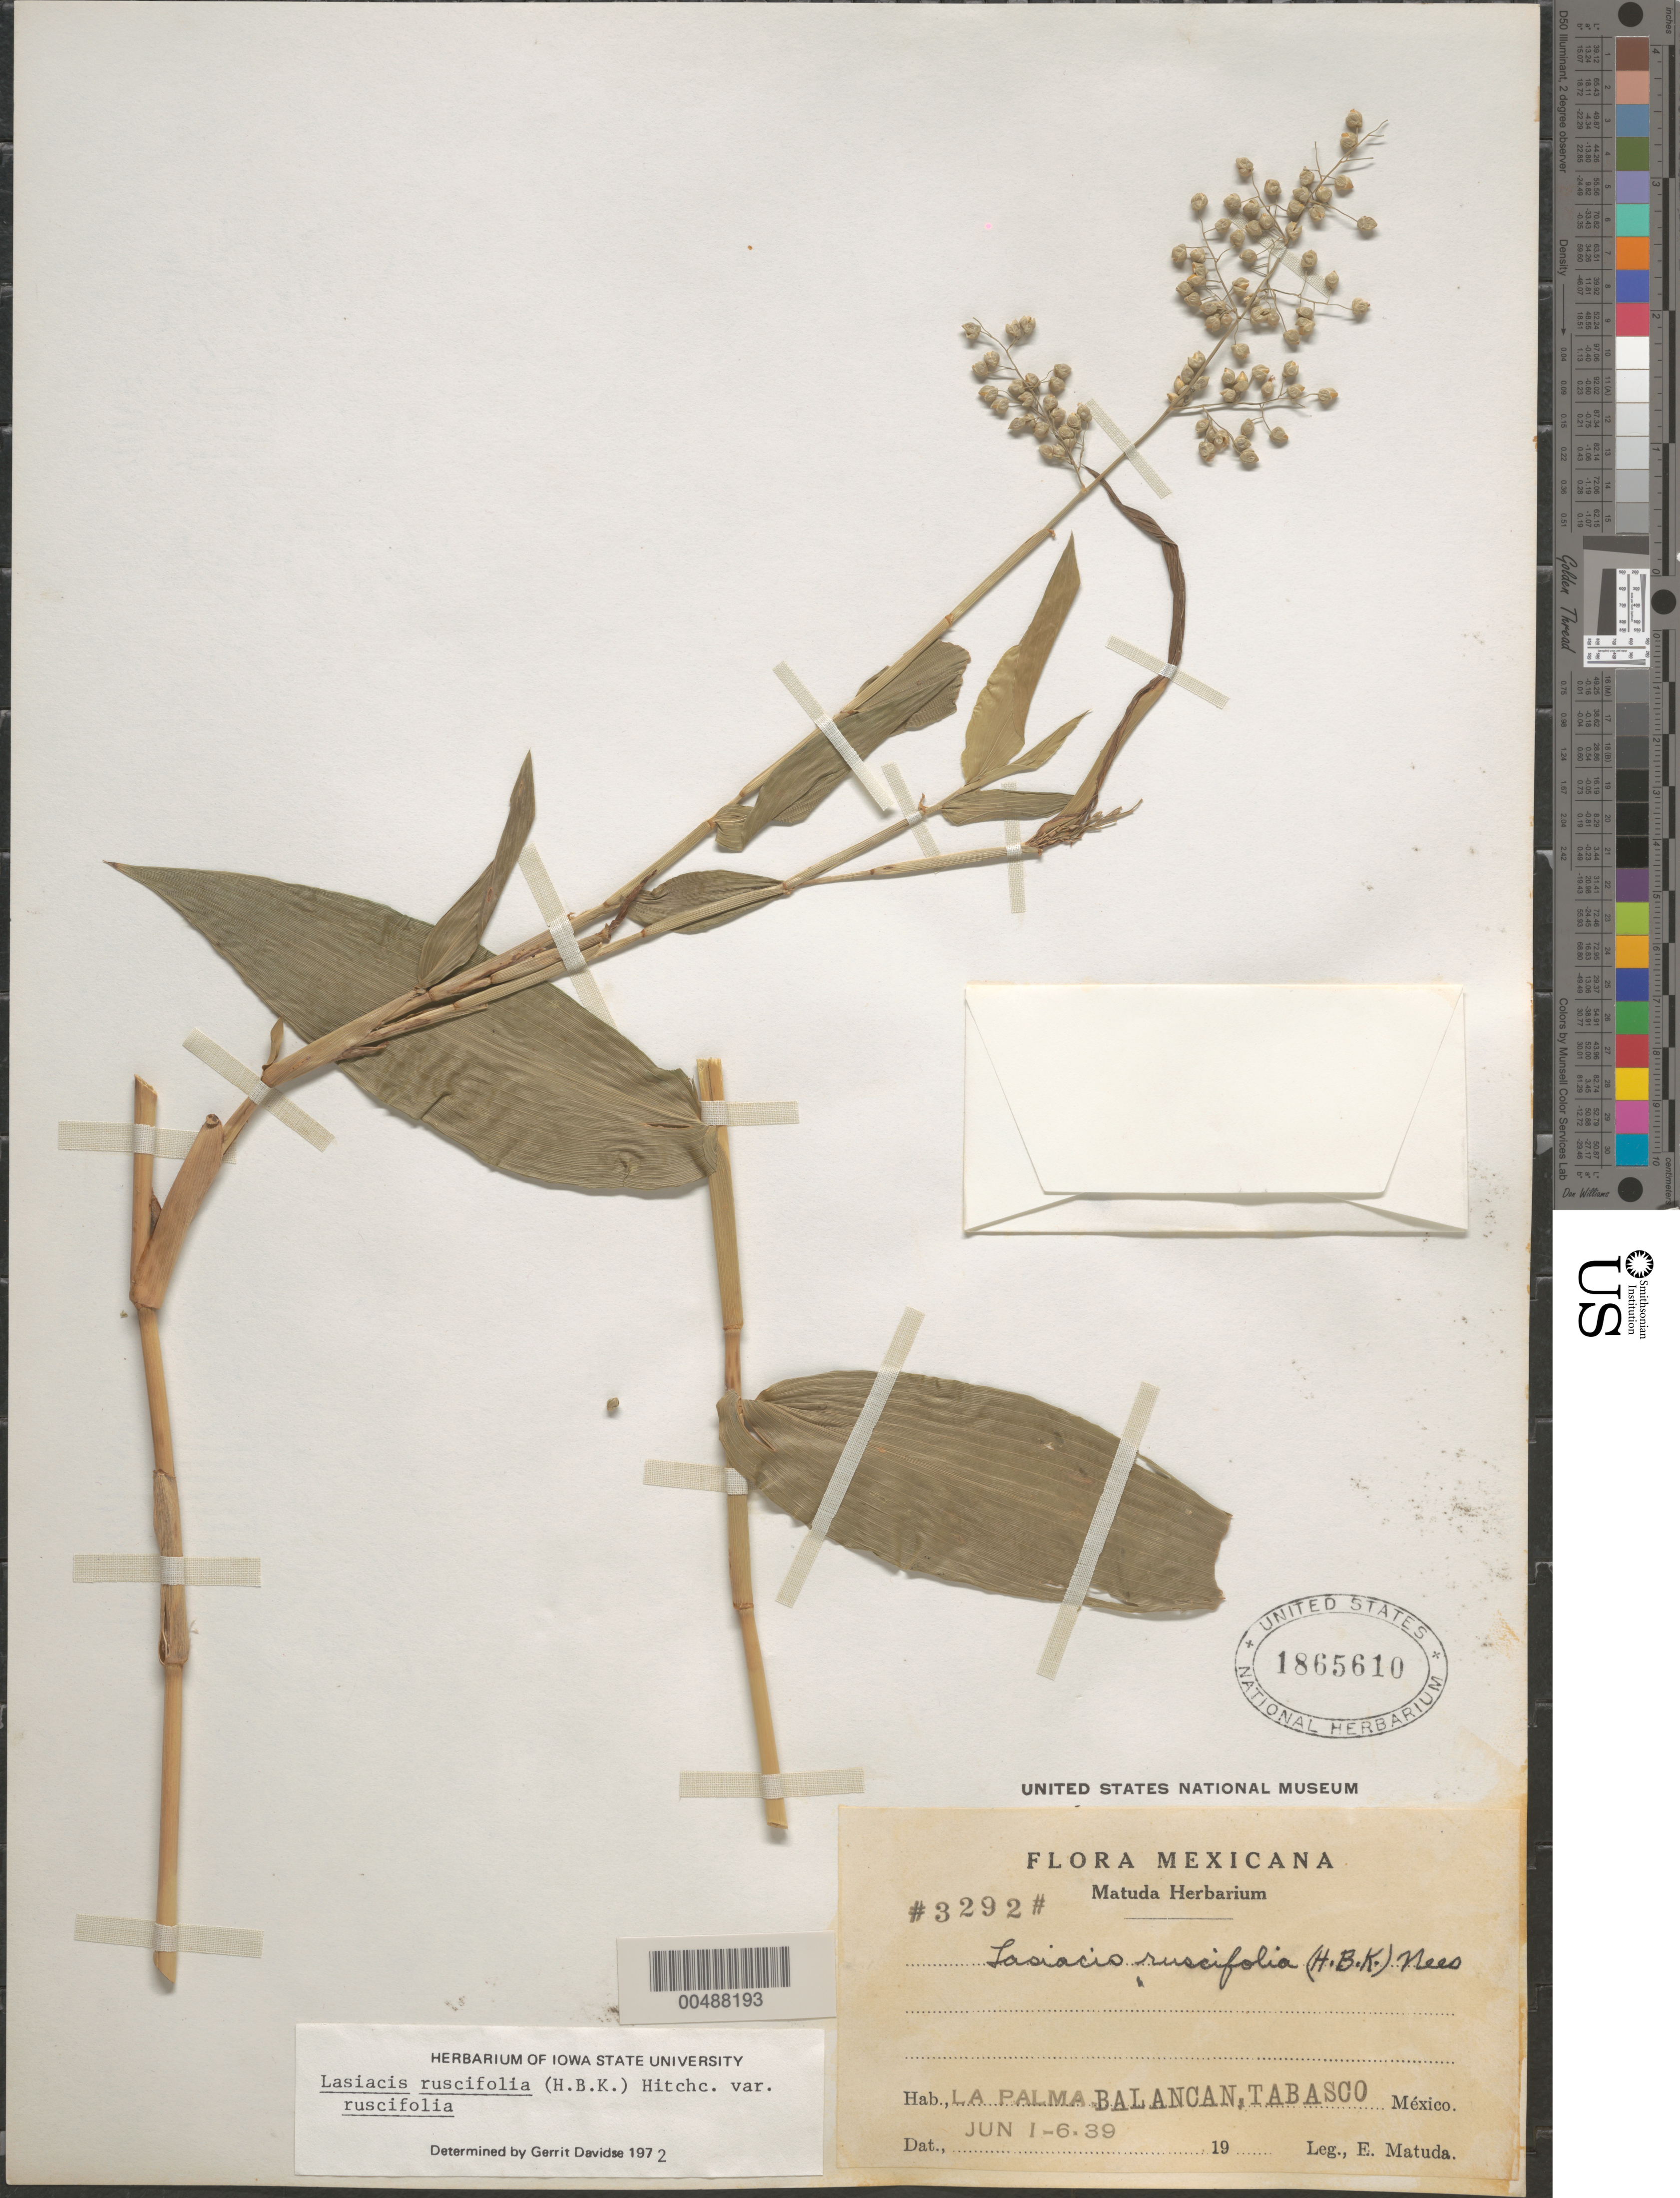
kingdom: Plantae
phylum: Tracheophyta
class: Liliopsida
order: Poales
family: Poaceae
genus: Lasiacis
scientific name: Lasiacis ruscifolia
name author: (Kunth) Hitchc.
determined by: Davidse, Gerrit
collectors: E. Matuda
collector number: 3292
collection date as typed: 1 Jun 1939 to 6 Jun 1939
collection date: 1939-06-01/1939-06-06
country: Mexico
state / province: Tabasco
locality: La Palma, Balancan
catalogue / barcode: US 1865610